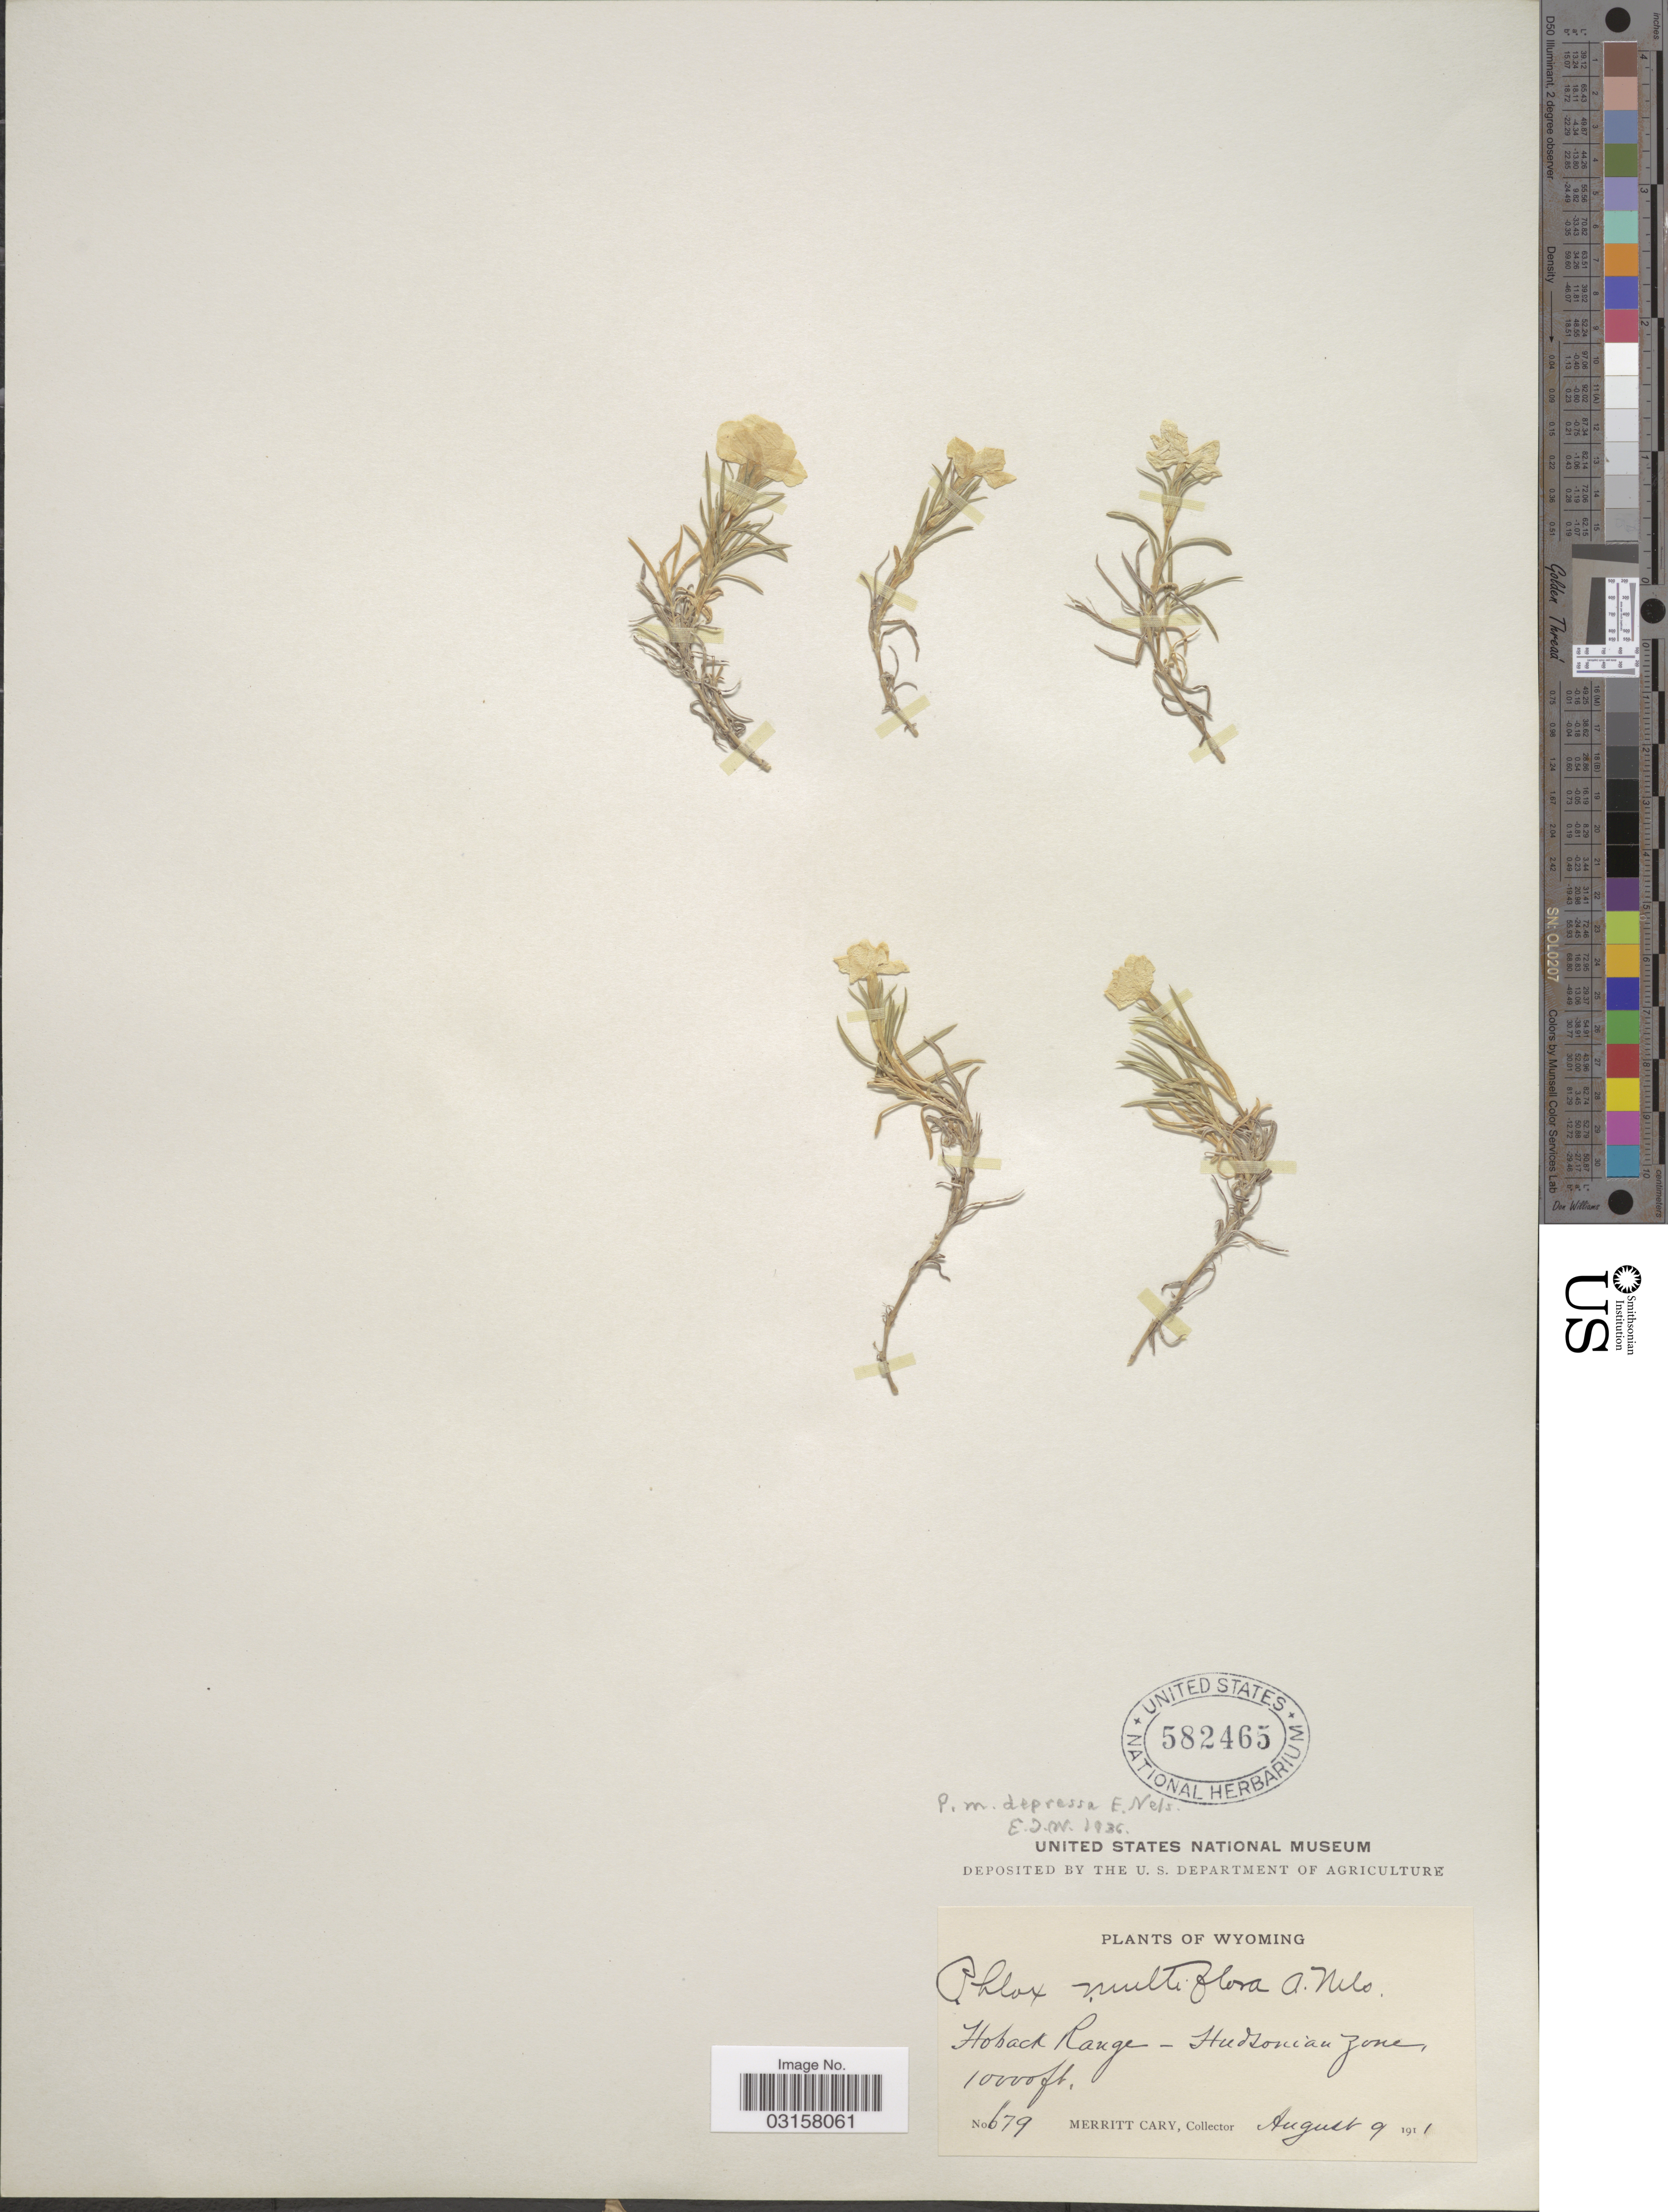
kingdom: Plantae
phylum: Tracheophyta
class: Magnoliopsida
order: Ericales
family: Polemoniaceae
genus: Phlox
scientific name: Phlox multiflora subsp. depressa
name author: (E.E. Nelson) Wherry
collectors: M. Cary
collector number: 679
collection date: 1911-08-09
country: United States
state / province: Wyoming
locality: Hoback Range - Hudsonian Zone.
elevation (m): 3048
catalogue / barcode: US 582465